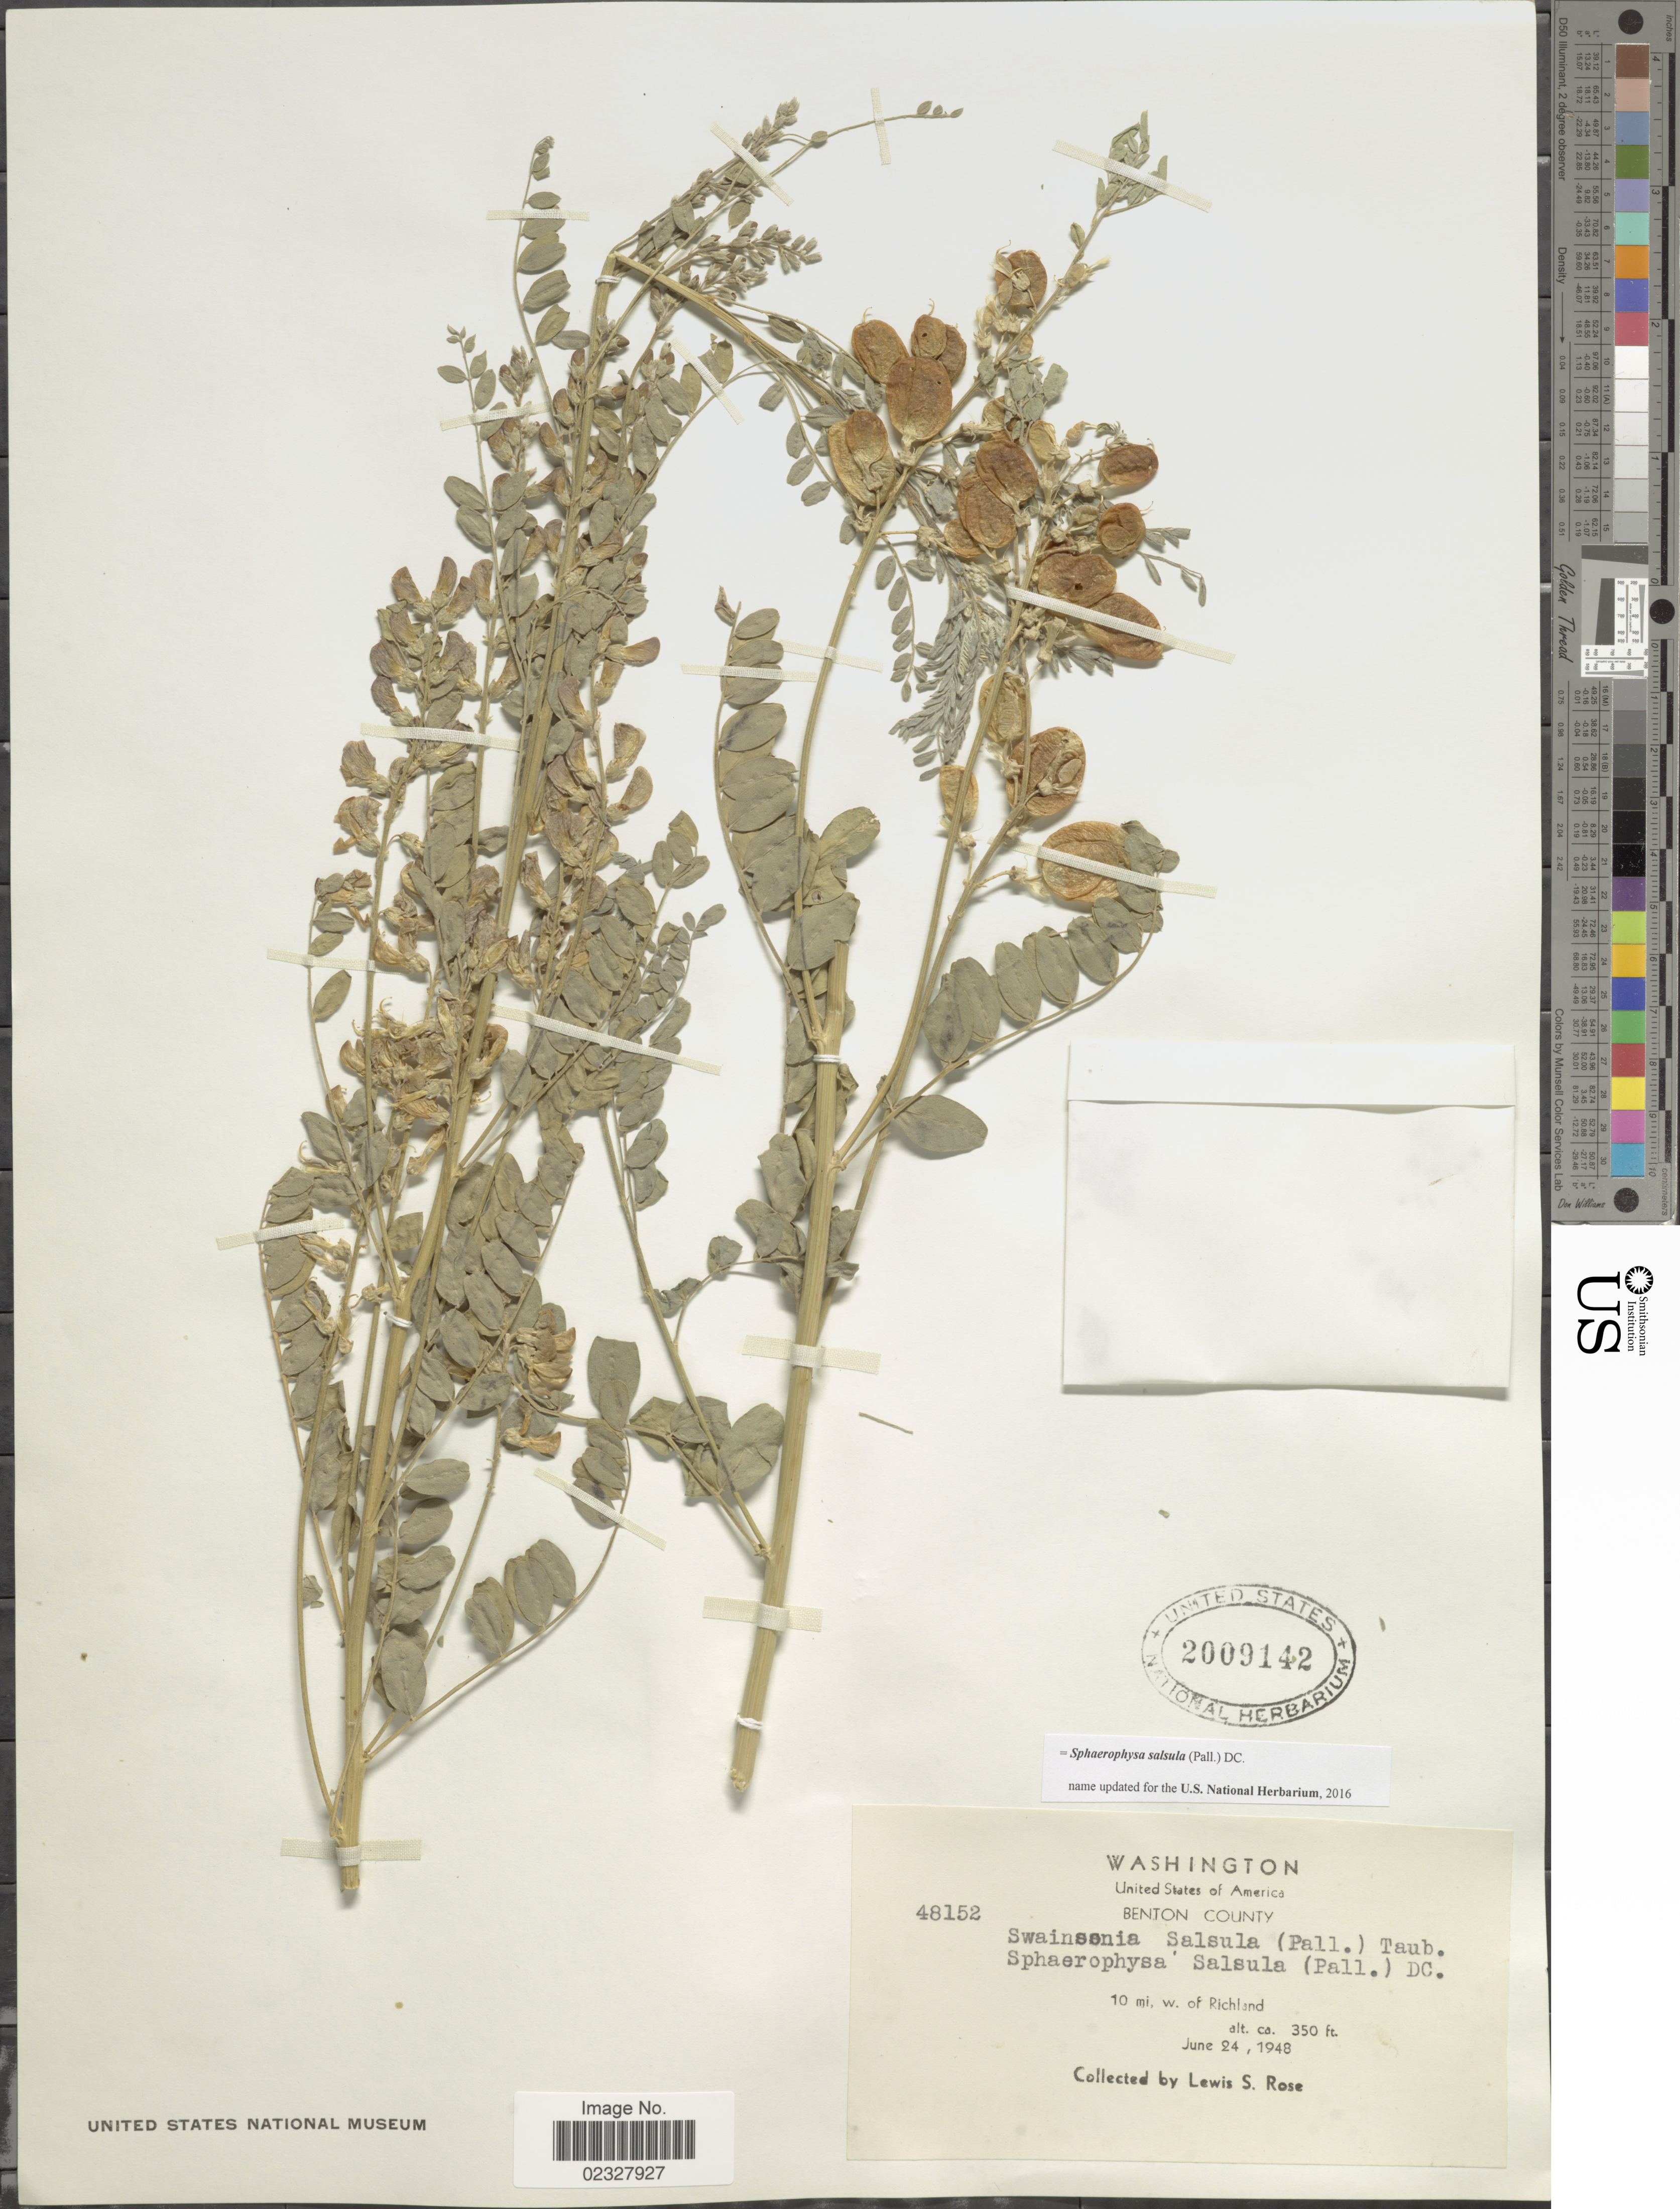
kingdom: Plantae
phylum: Tracheophyta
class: Magnoliopsida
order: Fabales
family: Fabaceae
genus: Sphaerophysa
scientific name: Sphaerophysa salsula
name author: (Pall.) DC.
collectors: L. S. Rose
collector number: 48152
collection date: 1948-06-24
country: United States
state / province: Washington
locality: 10 mi. w. of Richland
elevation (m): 107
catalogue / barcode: US 2009142